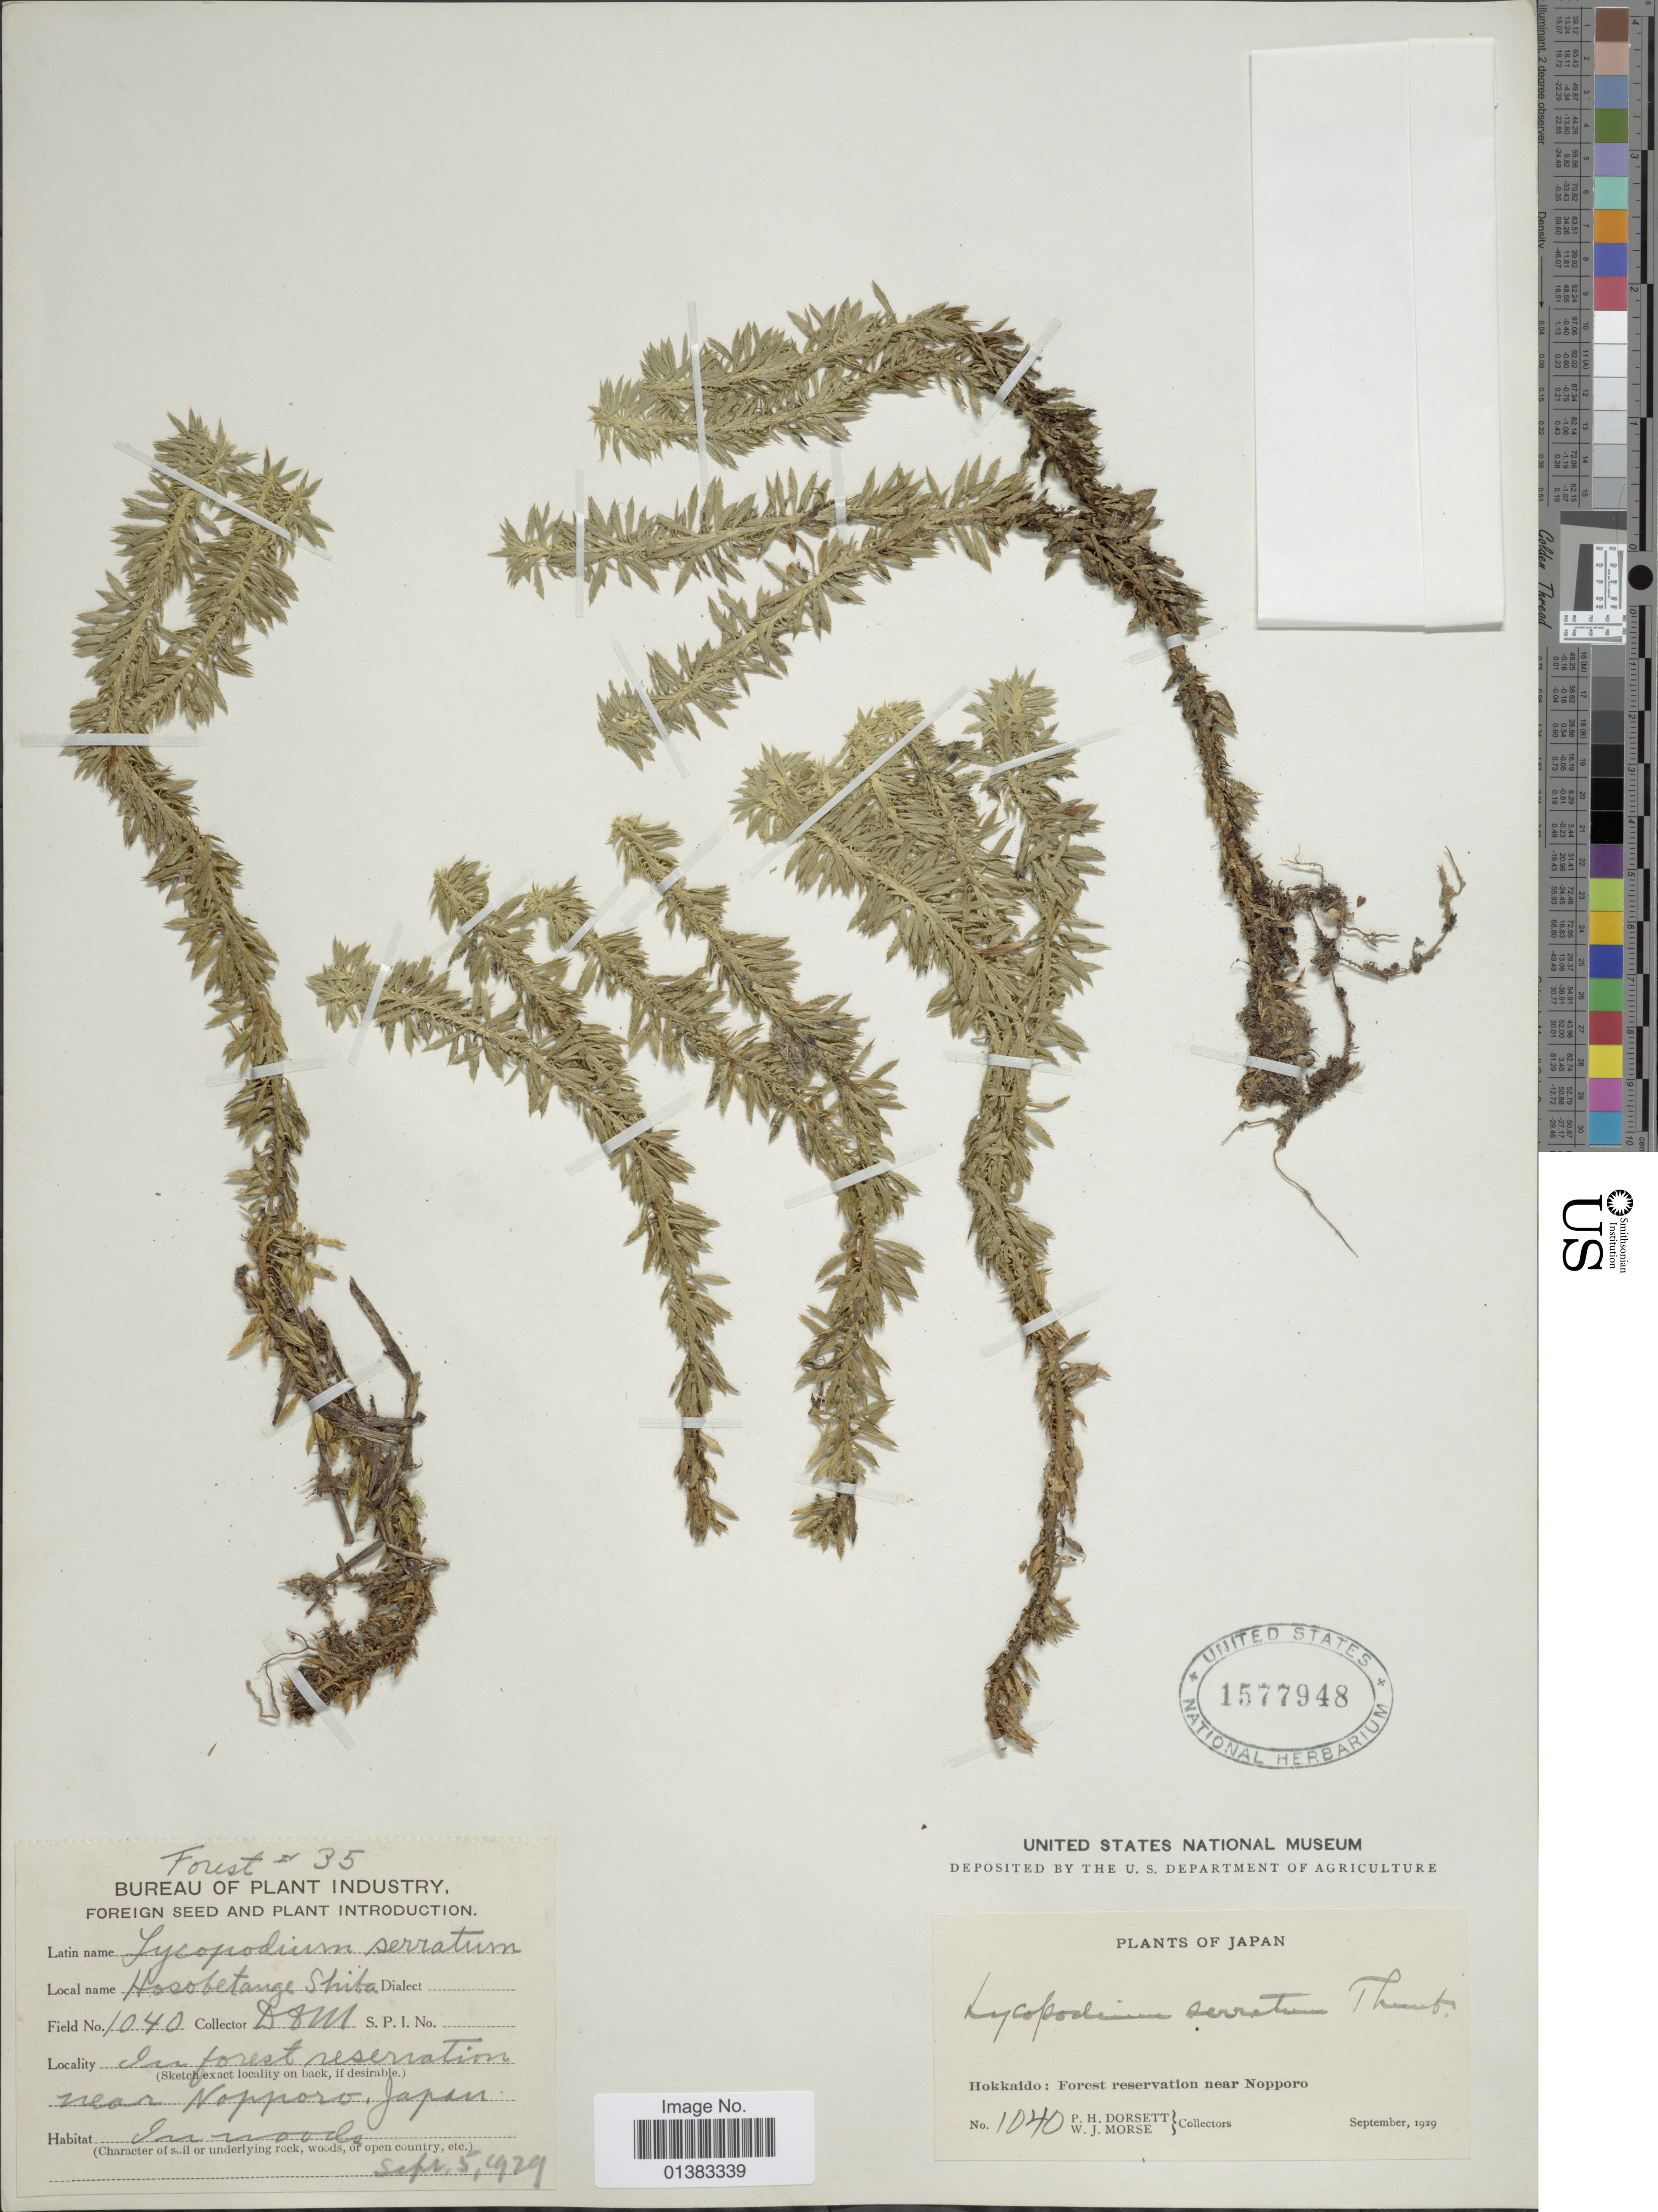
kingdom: Plantae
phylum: Tracheophyta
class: Lycopodiopsida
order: Lycopodiales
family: Lycopodiaceae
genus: Huperzia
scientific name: Huperzia serrata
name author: (Thunb.) Trevis.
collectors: P. H. Dorsett & W. J. Morse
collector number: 1040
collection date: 1929-09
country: Japan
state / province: Hokkaidō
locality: Hokkaido: Forest reservation near Nopporo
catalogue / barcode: US 1577948